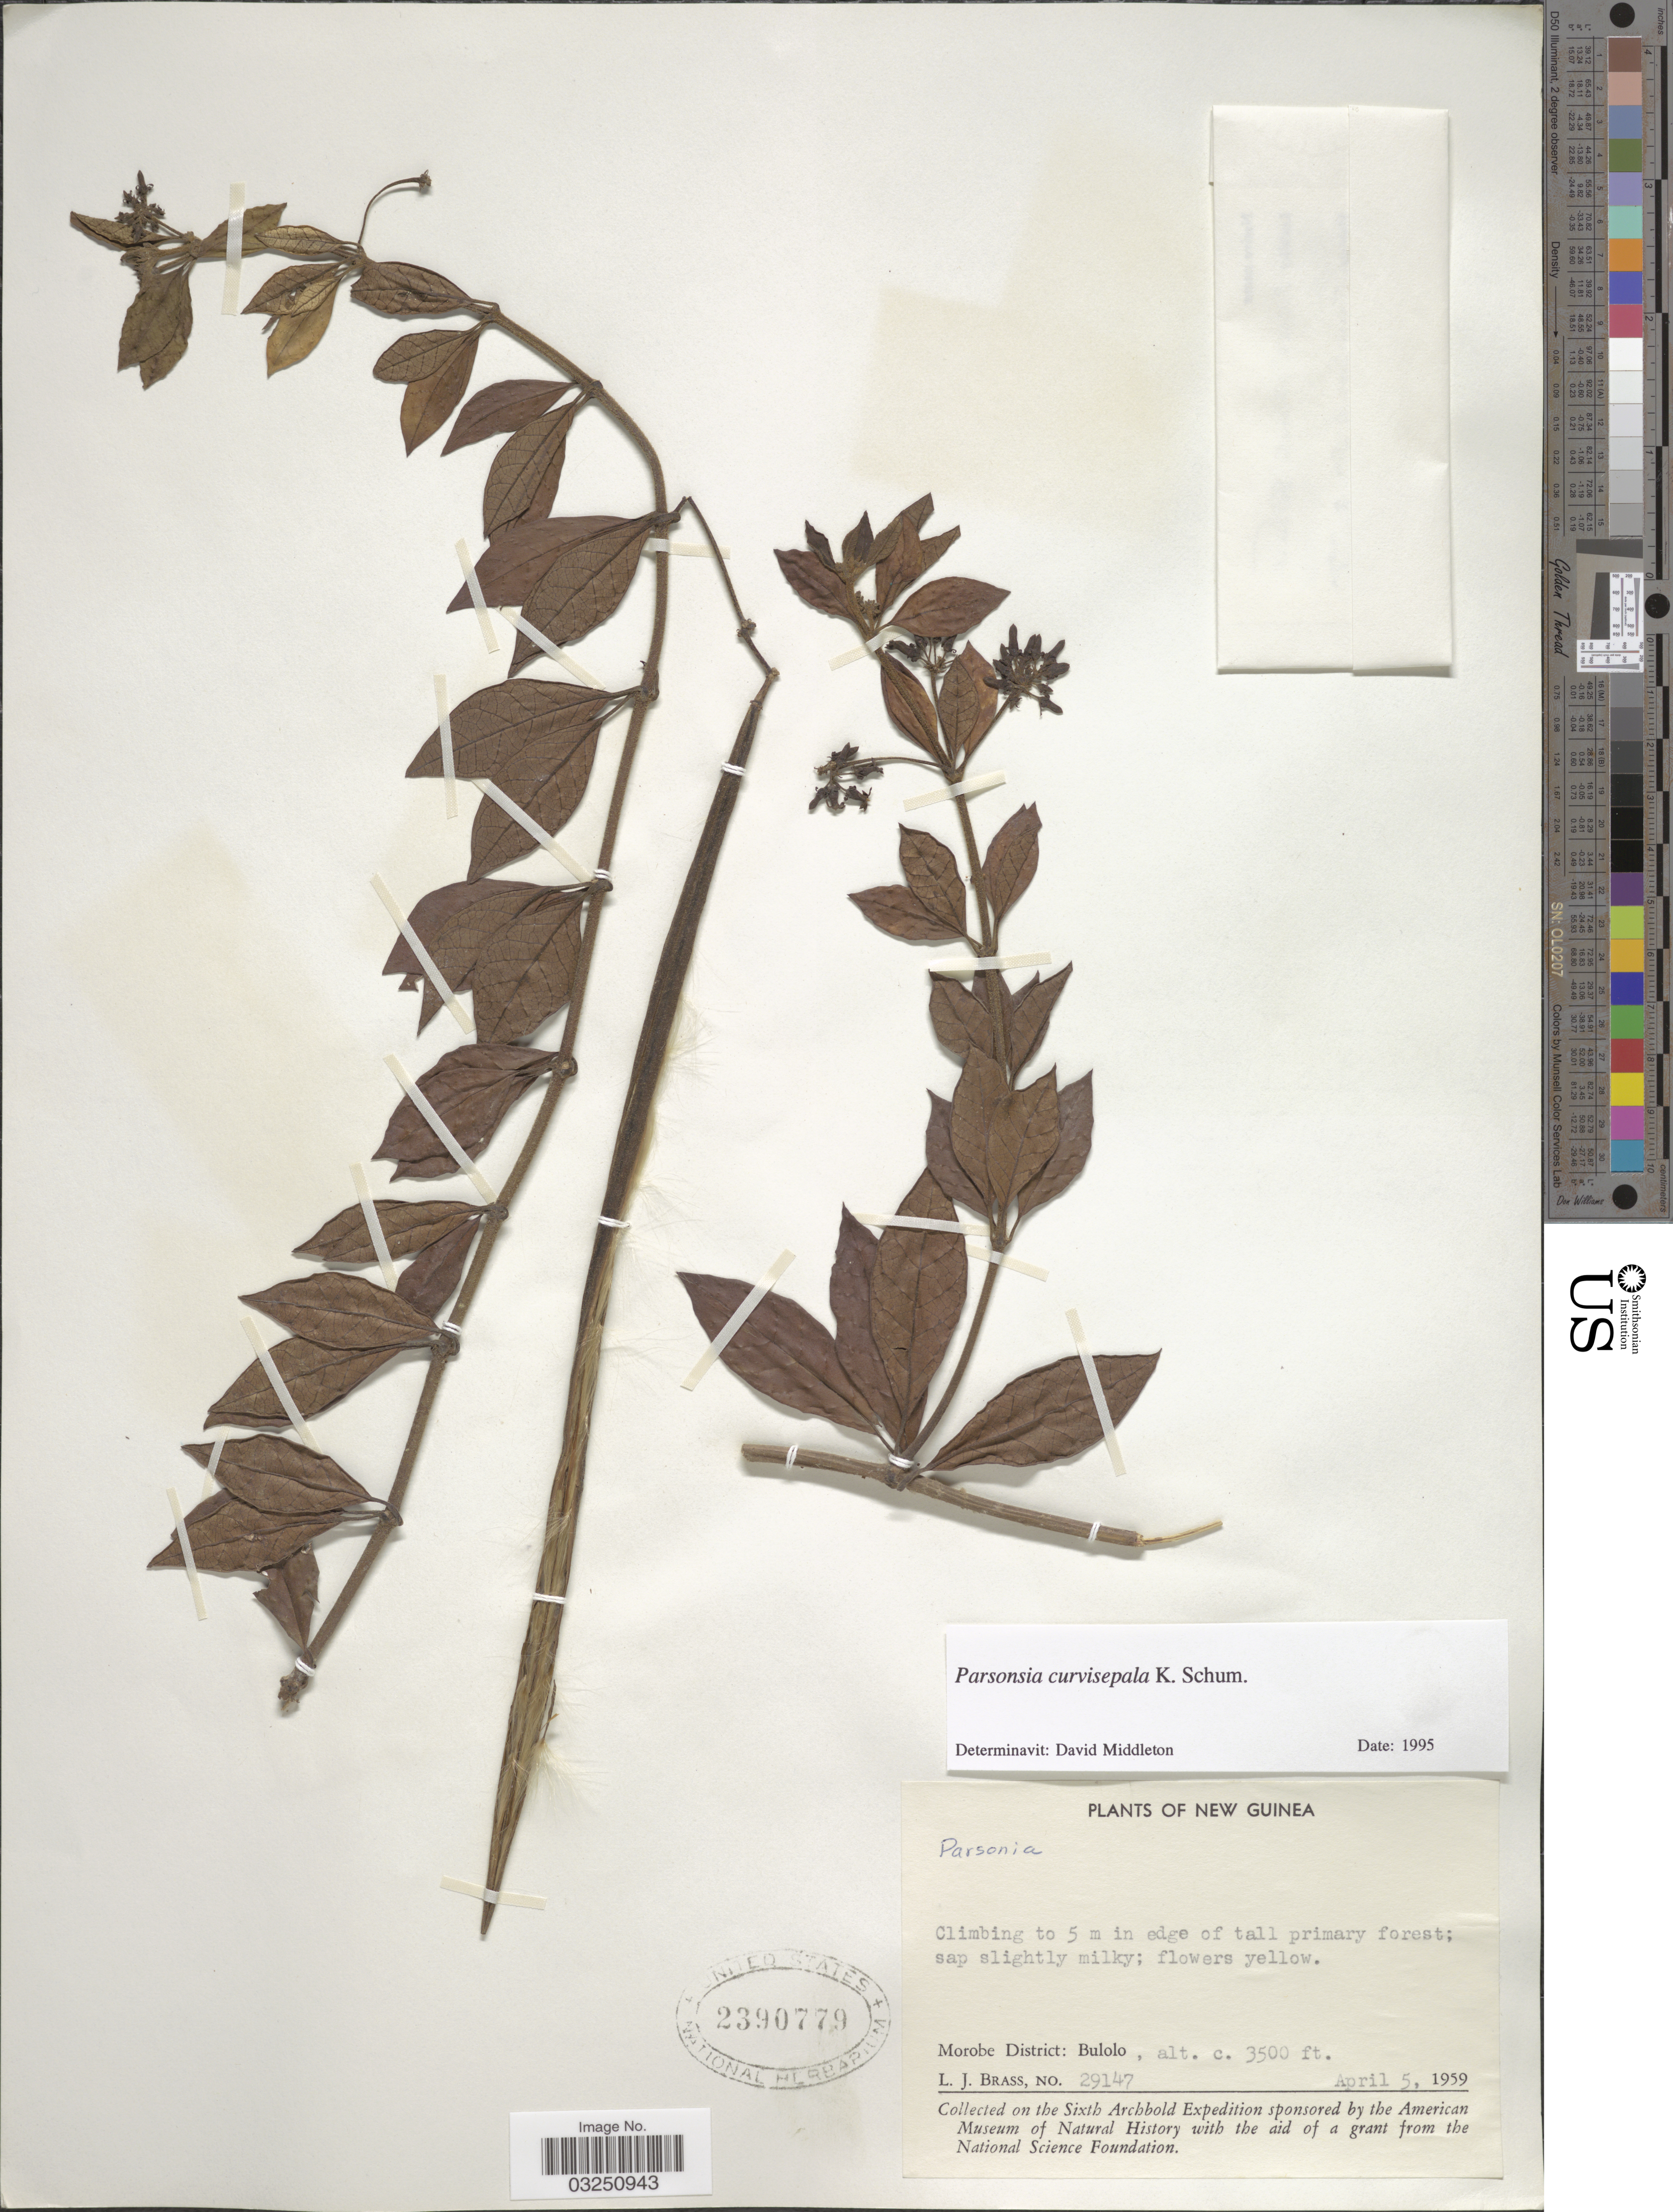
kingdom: Plantae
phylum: Tracheophyta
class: Magnoliopsida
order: Gentianales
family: Apocynaceae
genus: Parsonsia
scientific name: Parsonsia curvisepala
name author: K. Schum.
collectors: L. J. Brass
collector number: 29147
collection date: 1959-04-05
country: Papua New Guinea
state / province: Morobe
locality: New Guinea. Morobe District: Bulolo.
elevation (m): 1067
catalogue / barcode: US 2390779